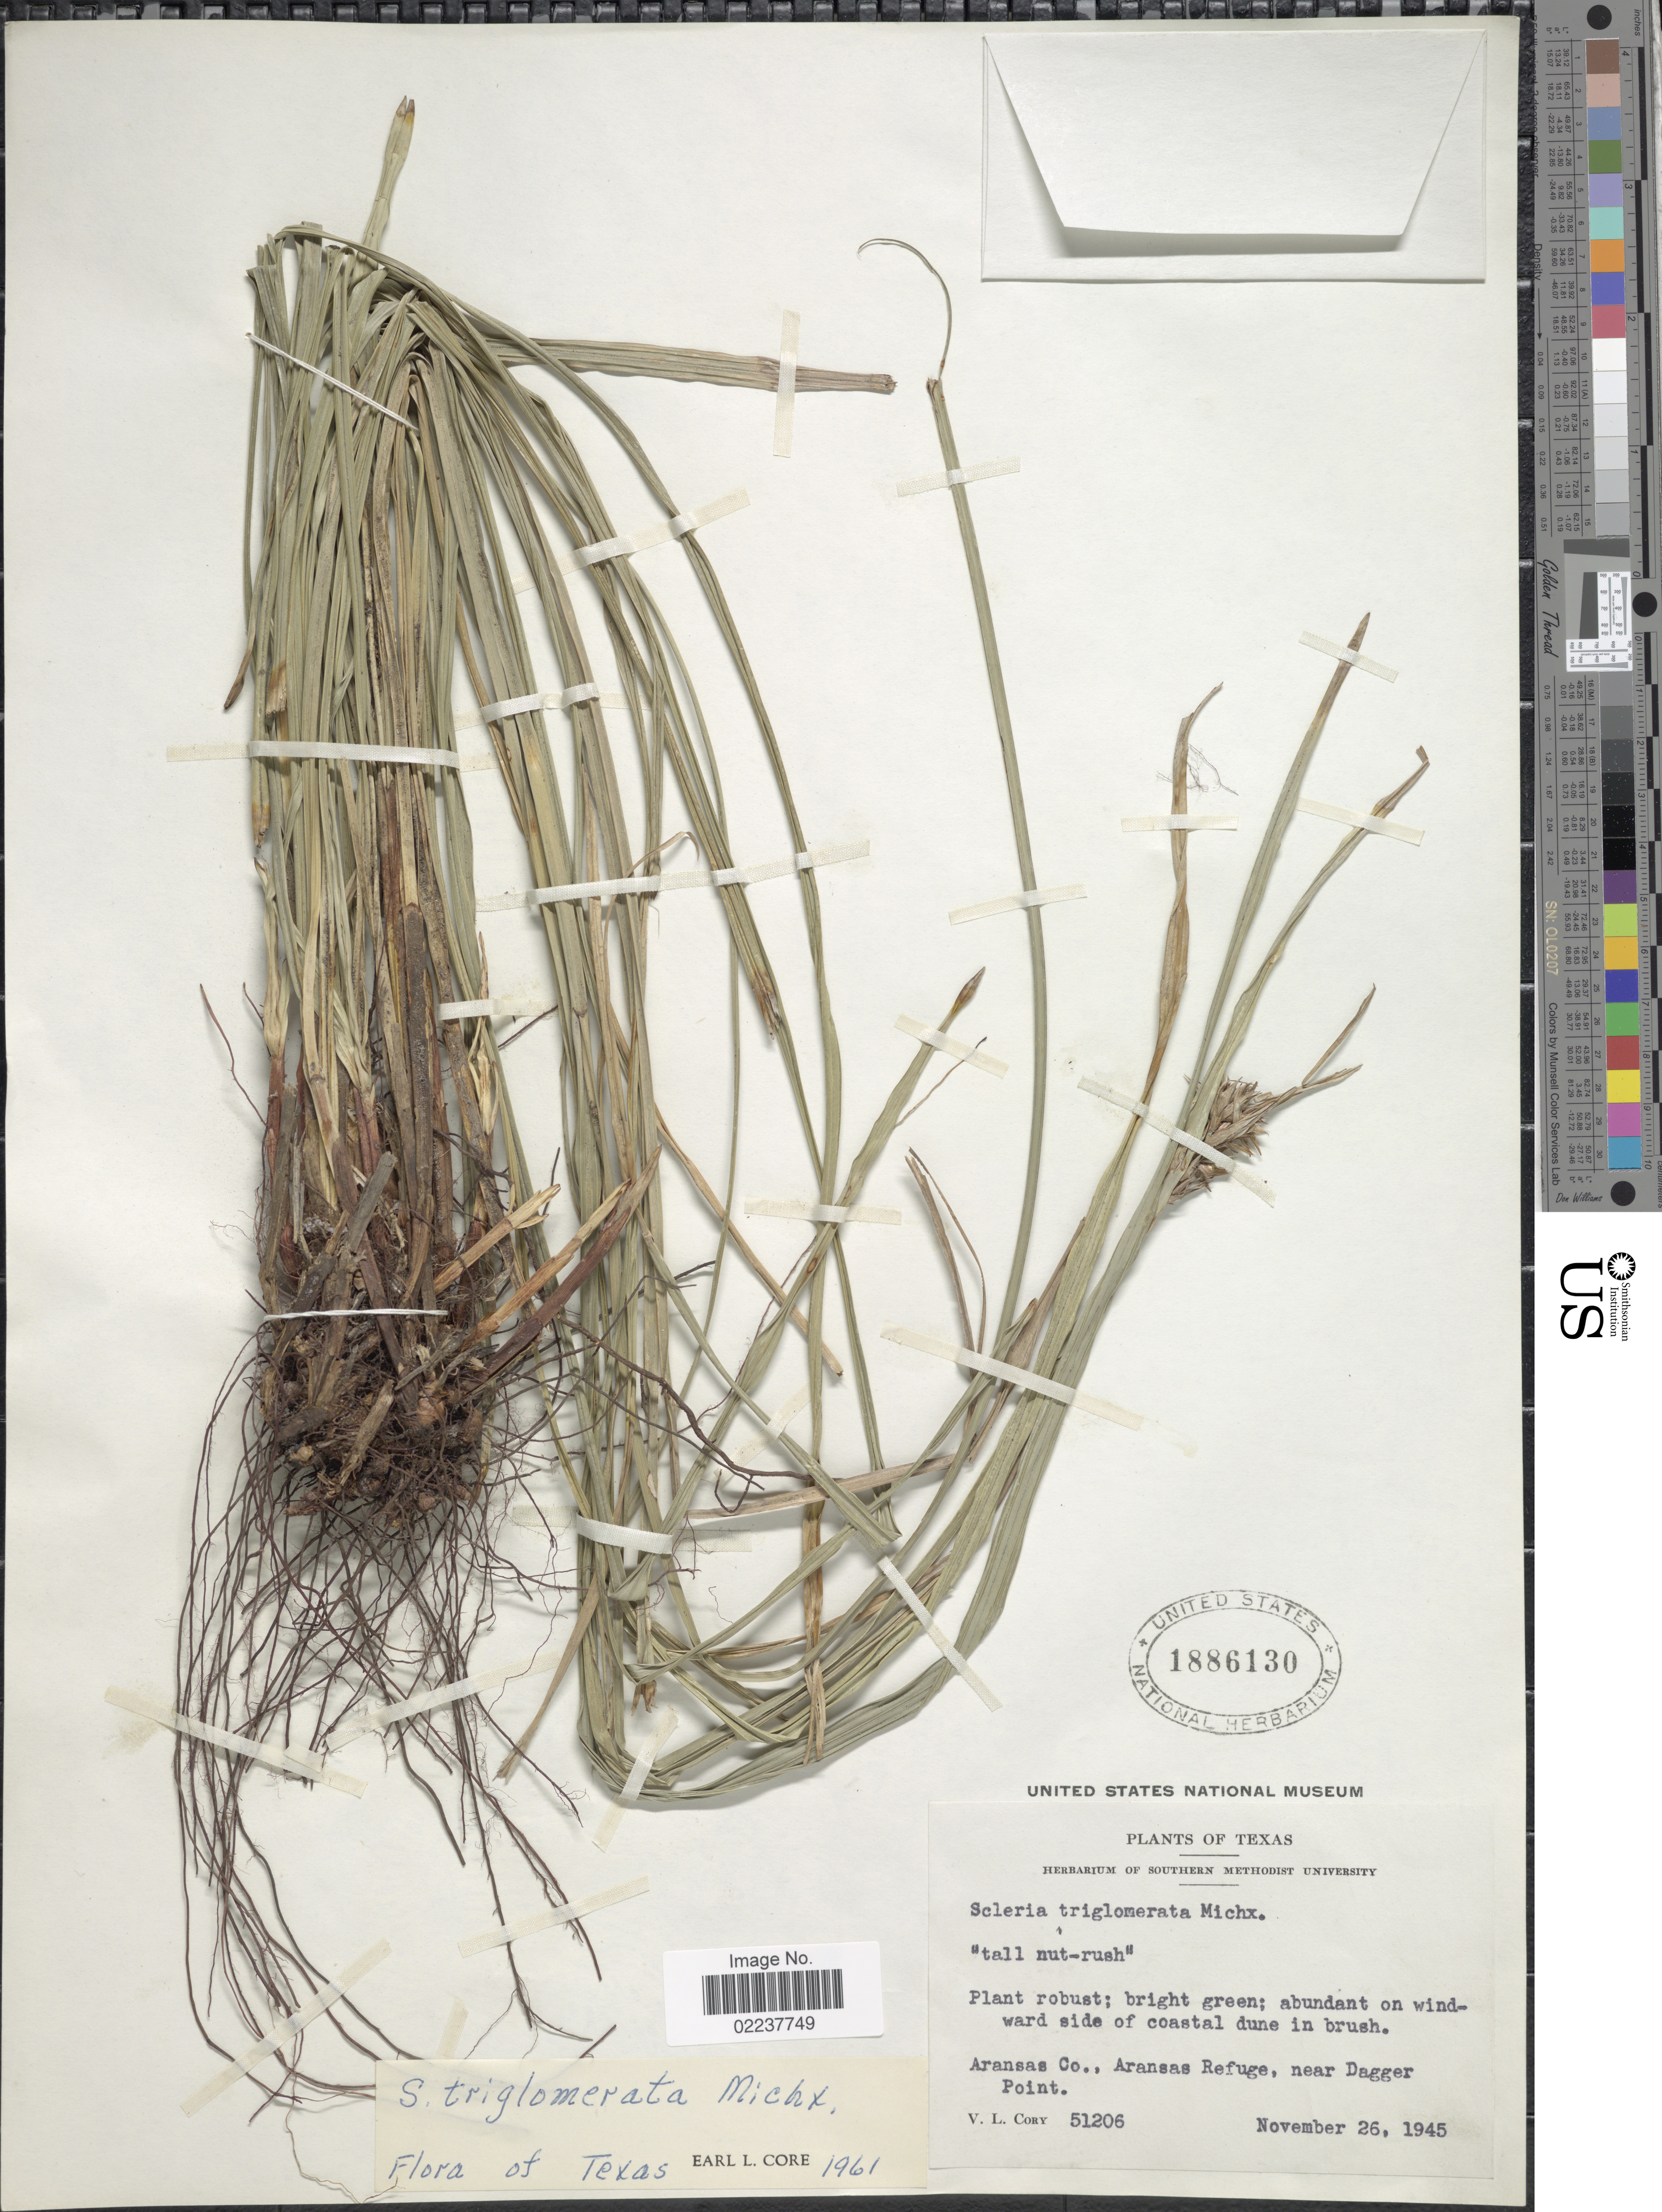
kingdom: Plantae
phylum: Tracheophyta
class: Liliopsida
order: Poales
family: Cyperaceae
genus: Scleria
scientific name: Scleria triglomerata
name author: Michx.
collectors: V. Cory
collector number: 51206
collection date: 1945-11-26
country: United States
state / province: Texas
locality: Aransas Co., Aransas Refuge, near Dagger Point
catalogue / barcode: US 1886130